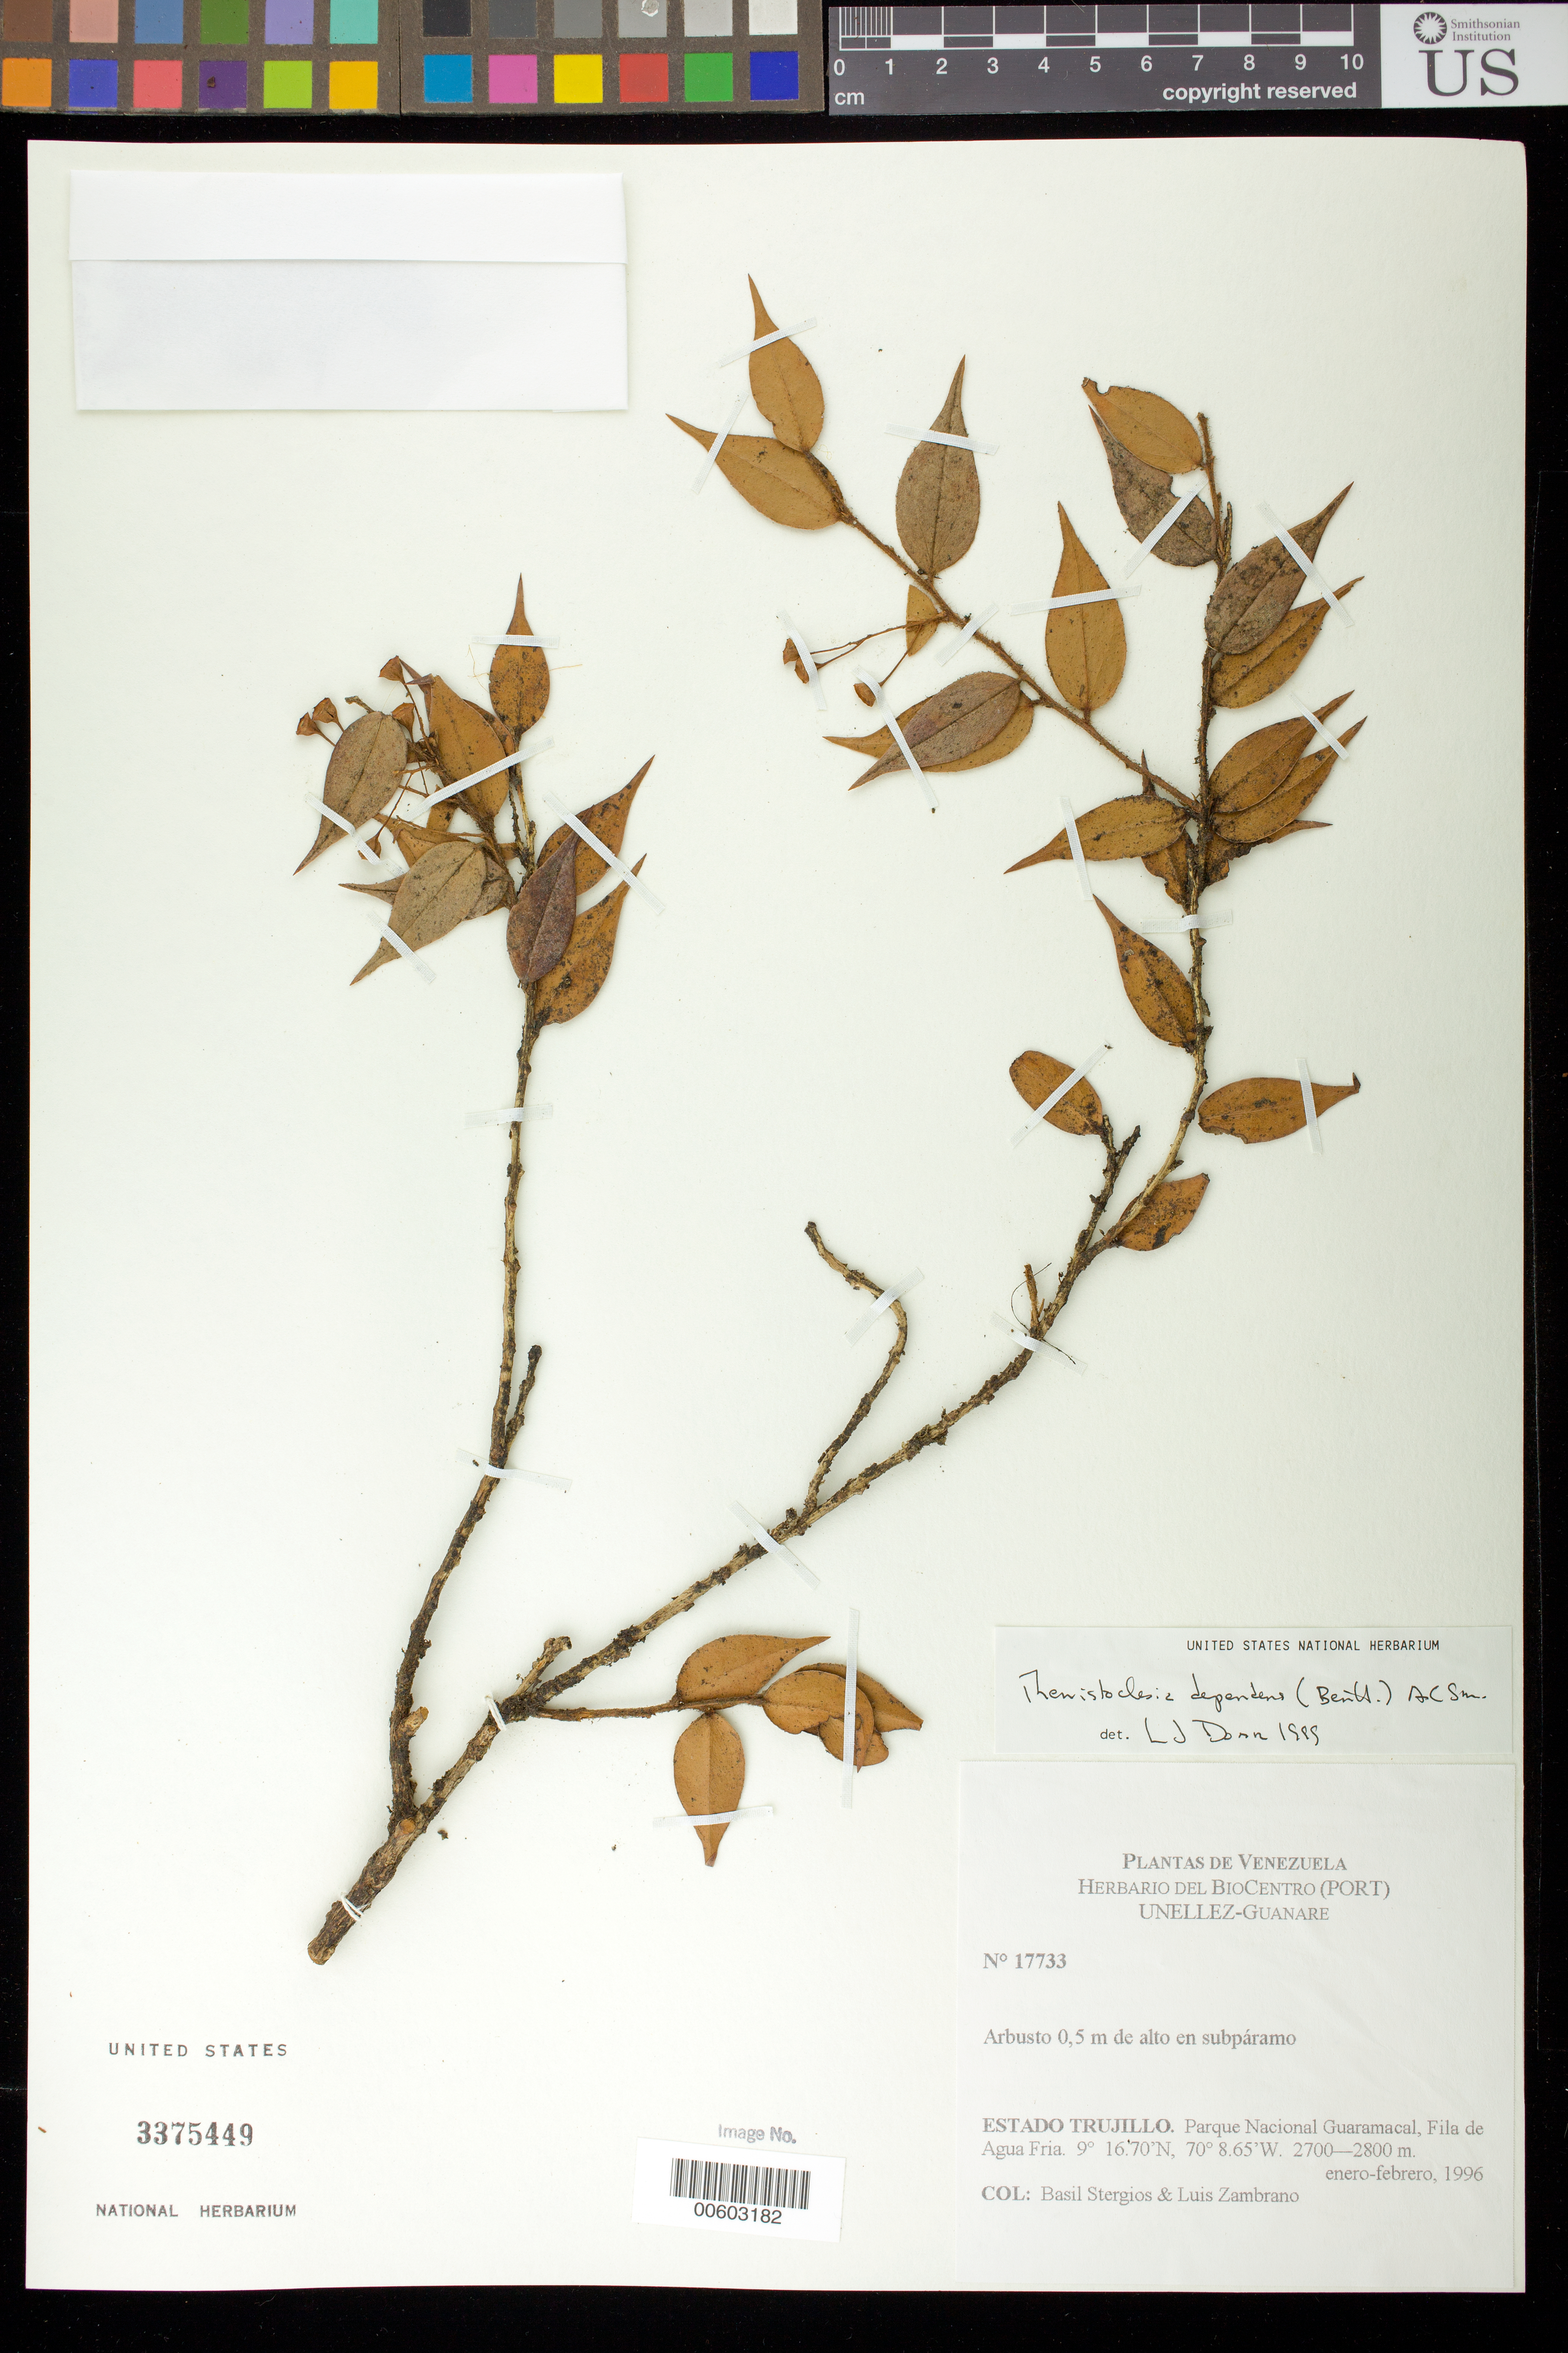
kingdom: Plantae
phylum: Tracheophyta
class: Magnoliopsida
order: Ericales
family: Ericaceae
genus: Themistoclesia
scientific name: Themistoclesia dependens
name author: (Benth.) A.C. Sm.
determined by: Dorr, L. J., (BOT), Smithsonian Institution - National Museum of Natural History (UNITED STATES)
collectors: B. G. Stergios & L. Zambrano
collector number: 17733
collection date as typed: Jan 1996 to -- Feb 1996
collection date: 1996-01/1996-02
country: Venezuela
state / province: Trujillo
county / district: Boconó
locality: Parque Nacional Guaramacal, Fila de Agua Fria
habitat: Subpáramo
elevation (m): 2700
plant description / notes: COL, CTES, PORT, US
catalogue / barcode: US 3375449